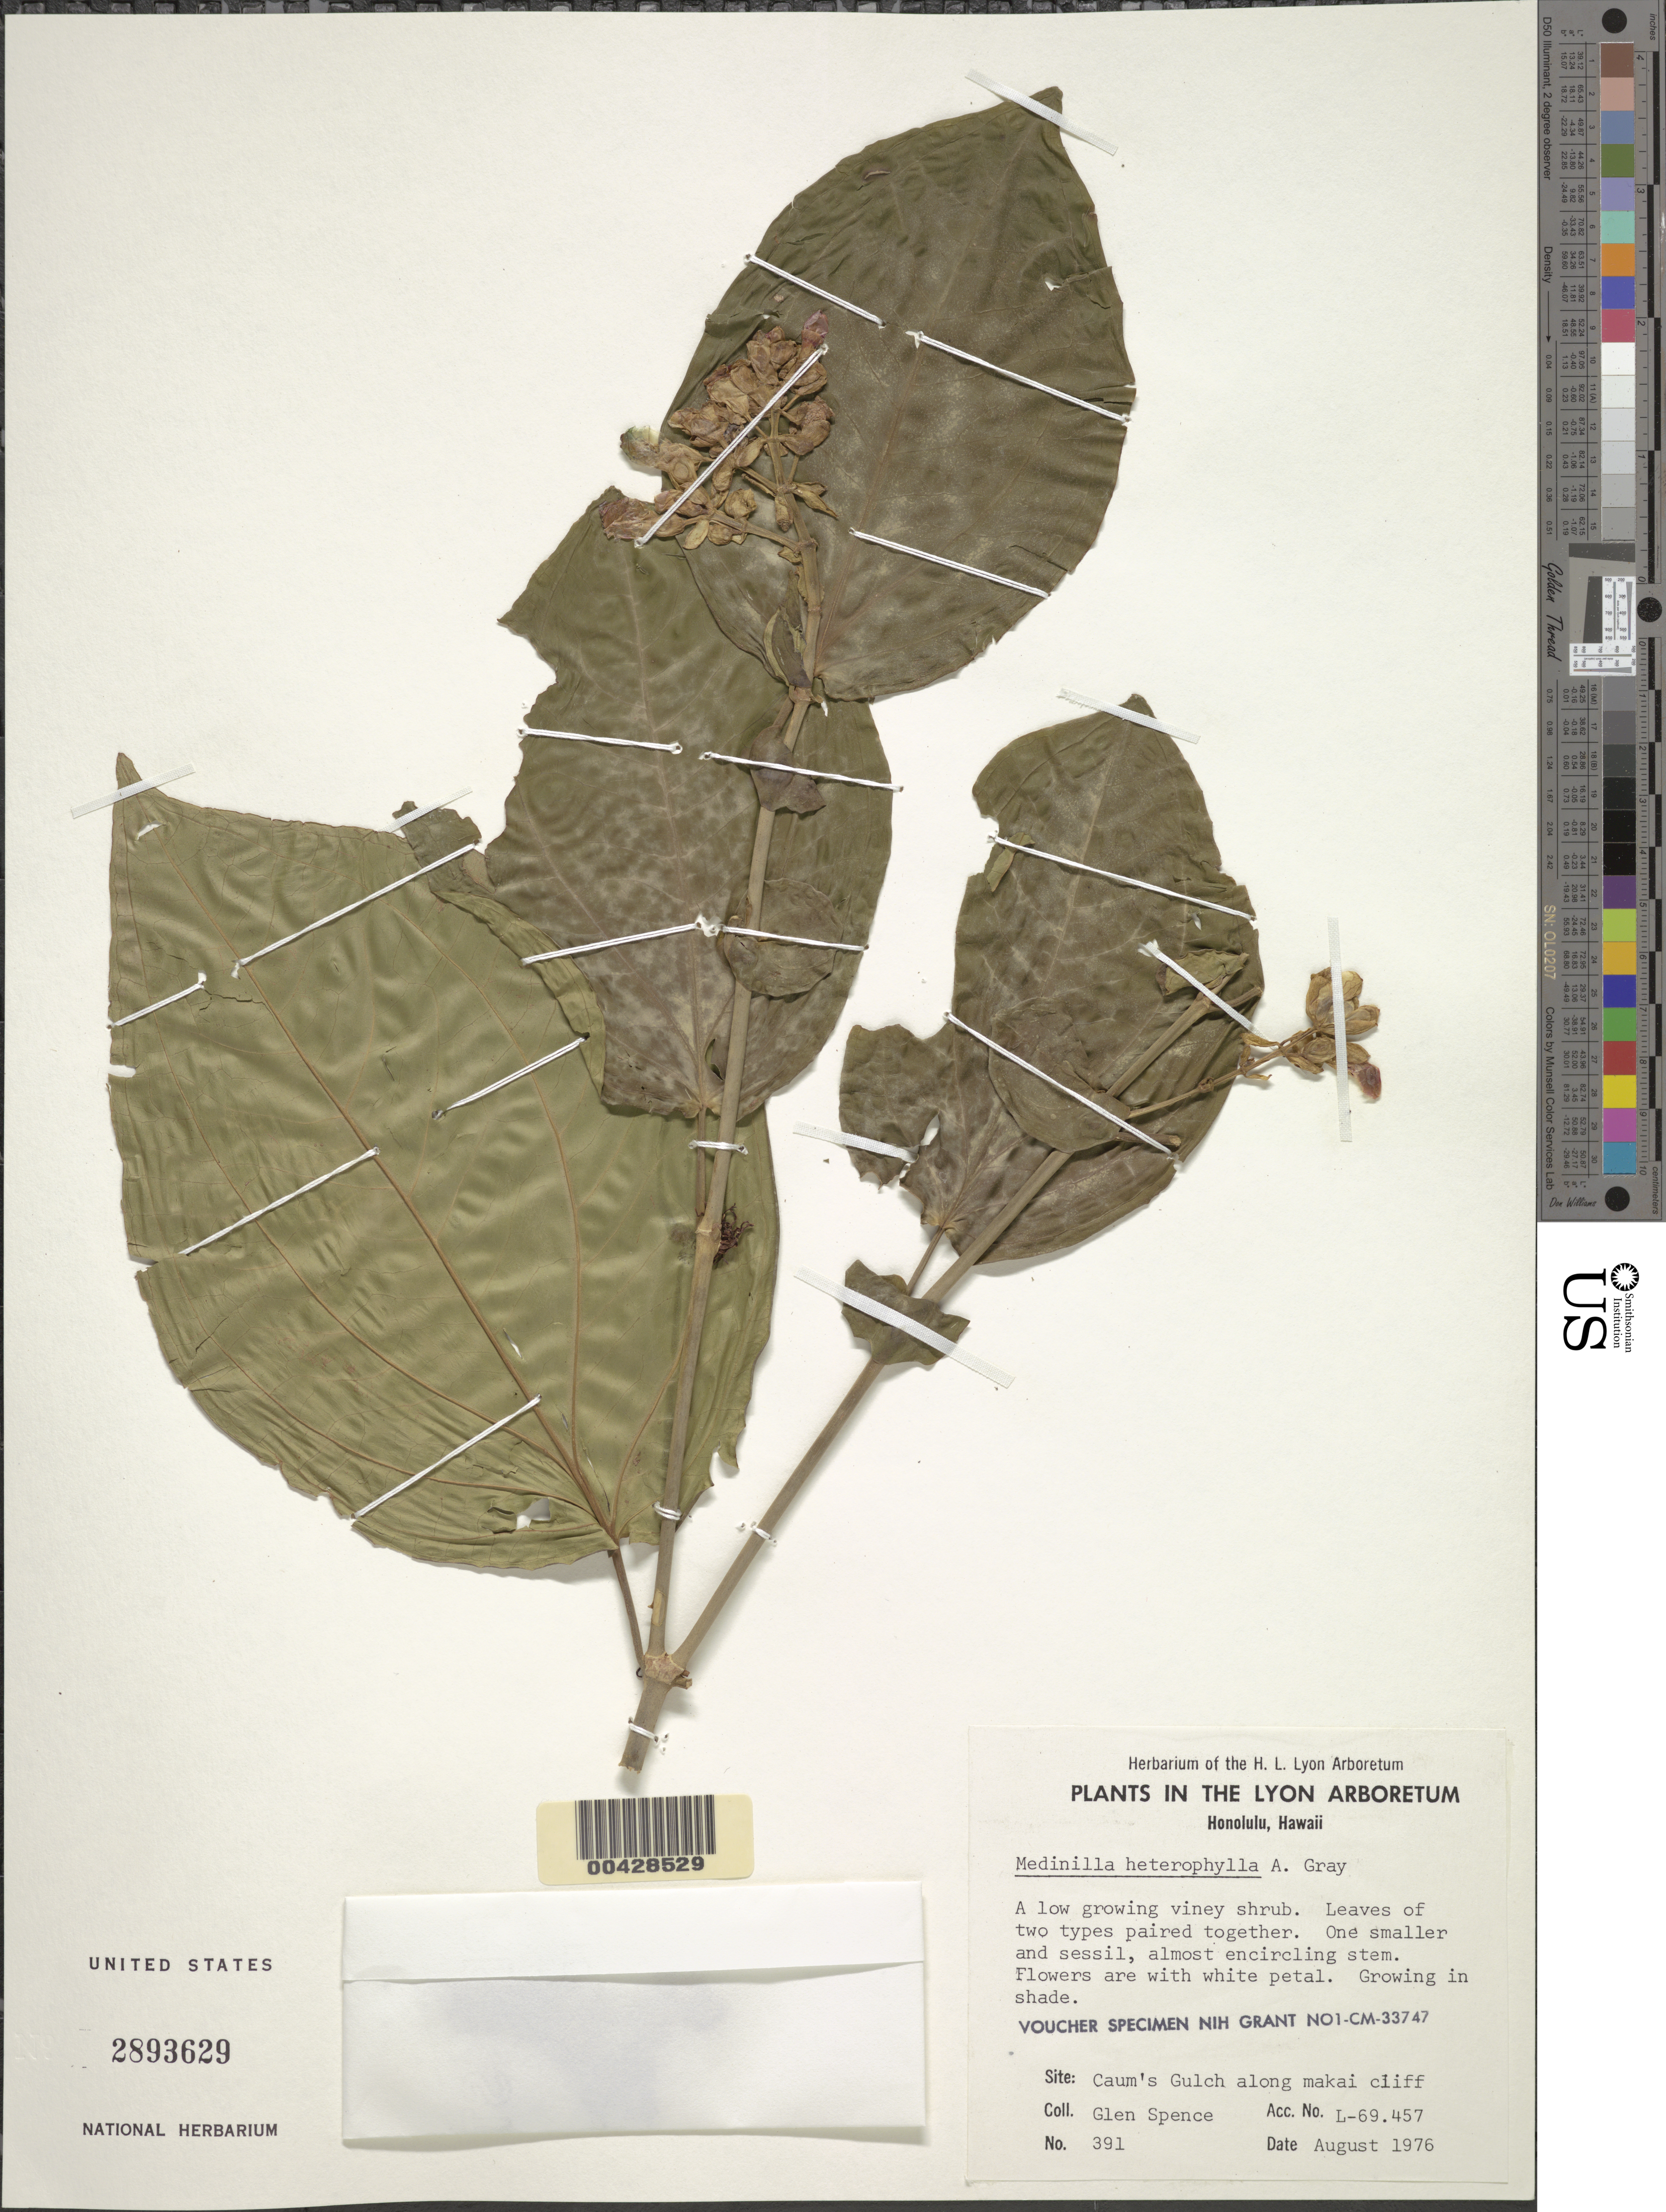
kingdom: Plantae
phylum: Tracheophyta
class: Magnoliopsida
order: Myrtales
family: Melastomataceae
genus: Medinilla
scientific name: Medinilla heterophylla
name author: A. Gray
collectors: G. Spence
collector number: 391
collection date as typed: Aug 1976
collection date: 1976-08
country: United States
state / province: Hawaii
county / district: Honolulu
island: Oahu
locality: Caum's Gulch along makai cliff, Honolulu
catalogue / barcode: US 2893629